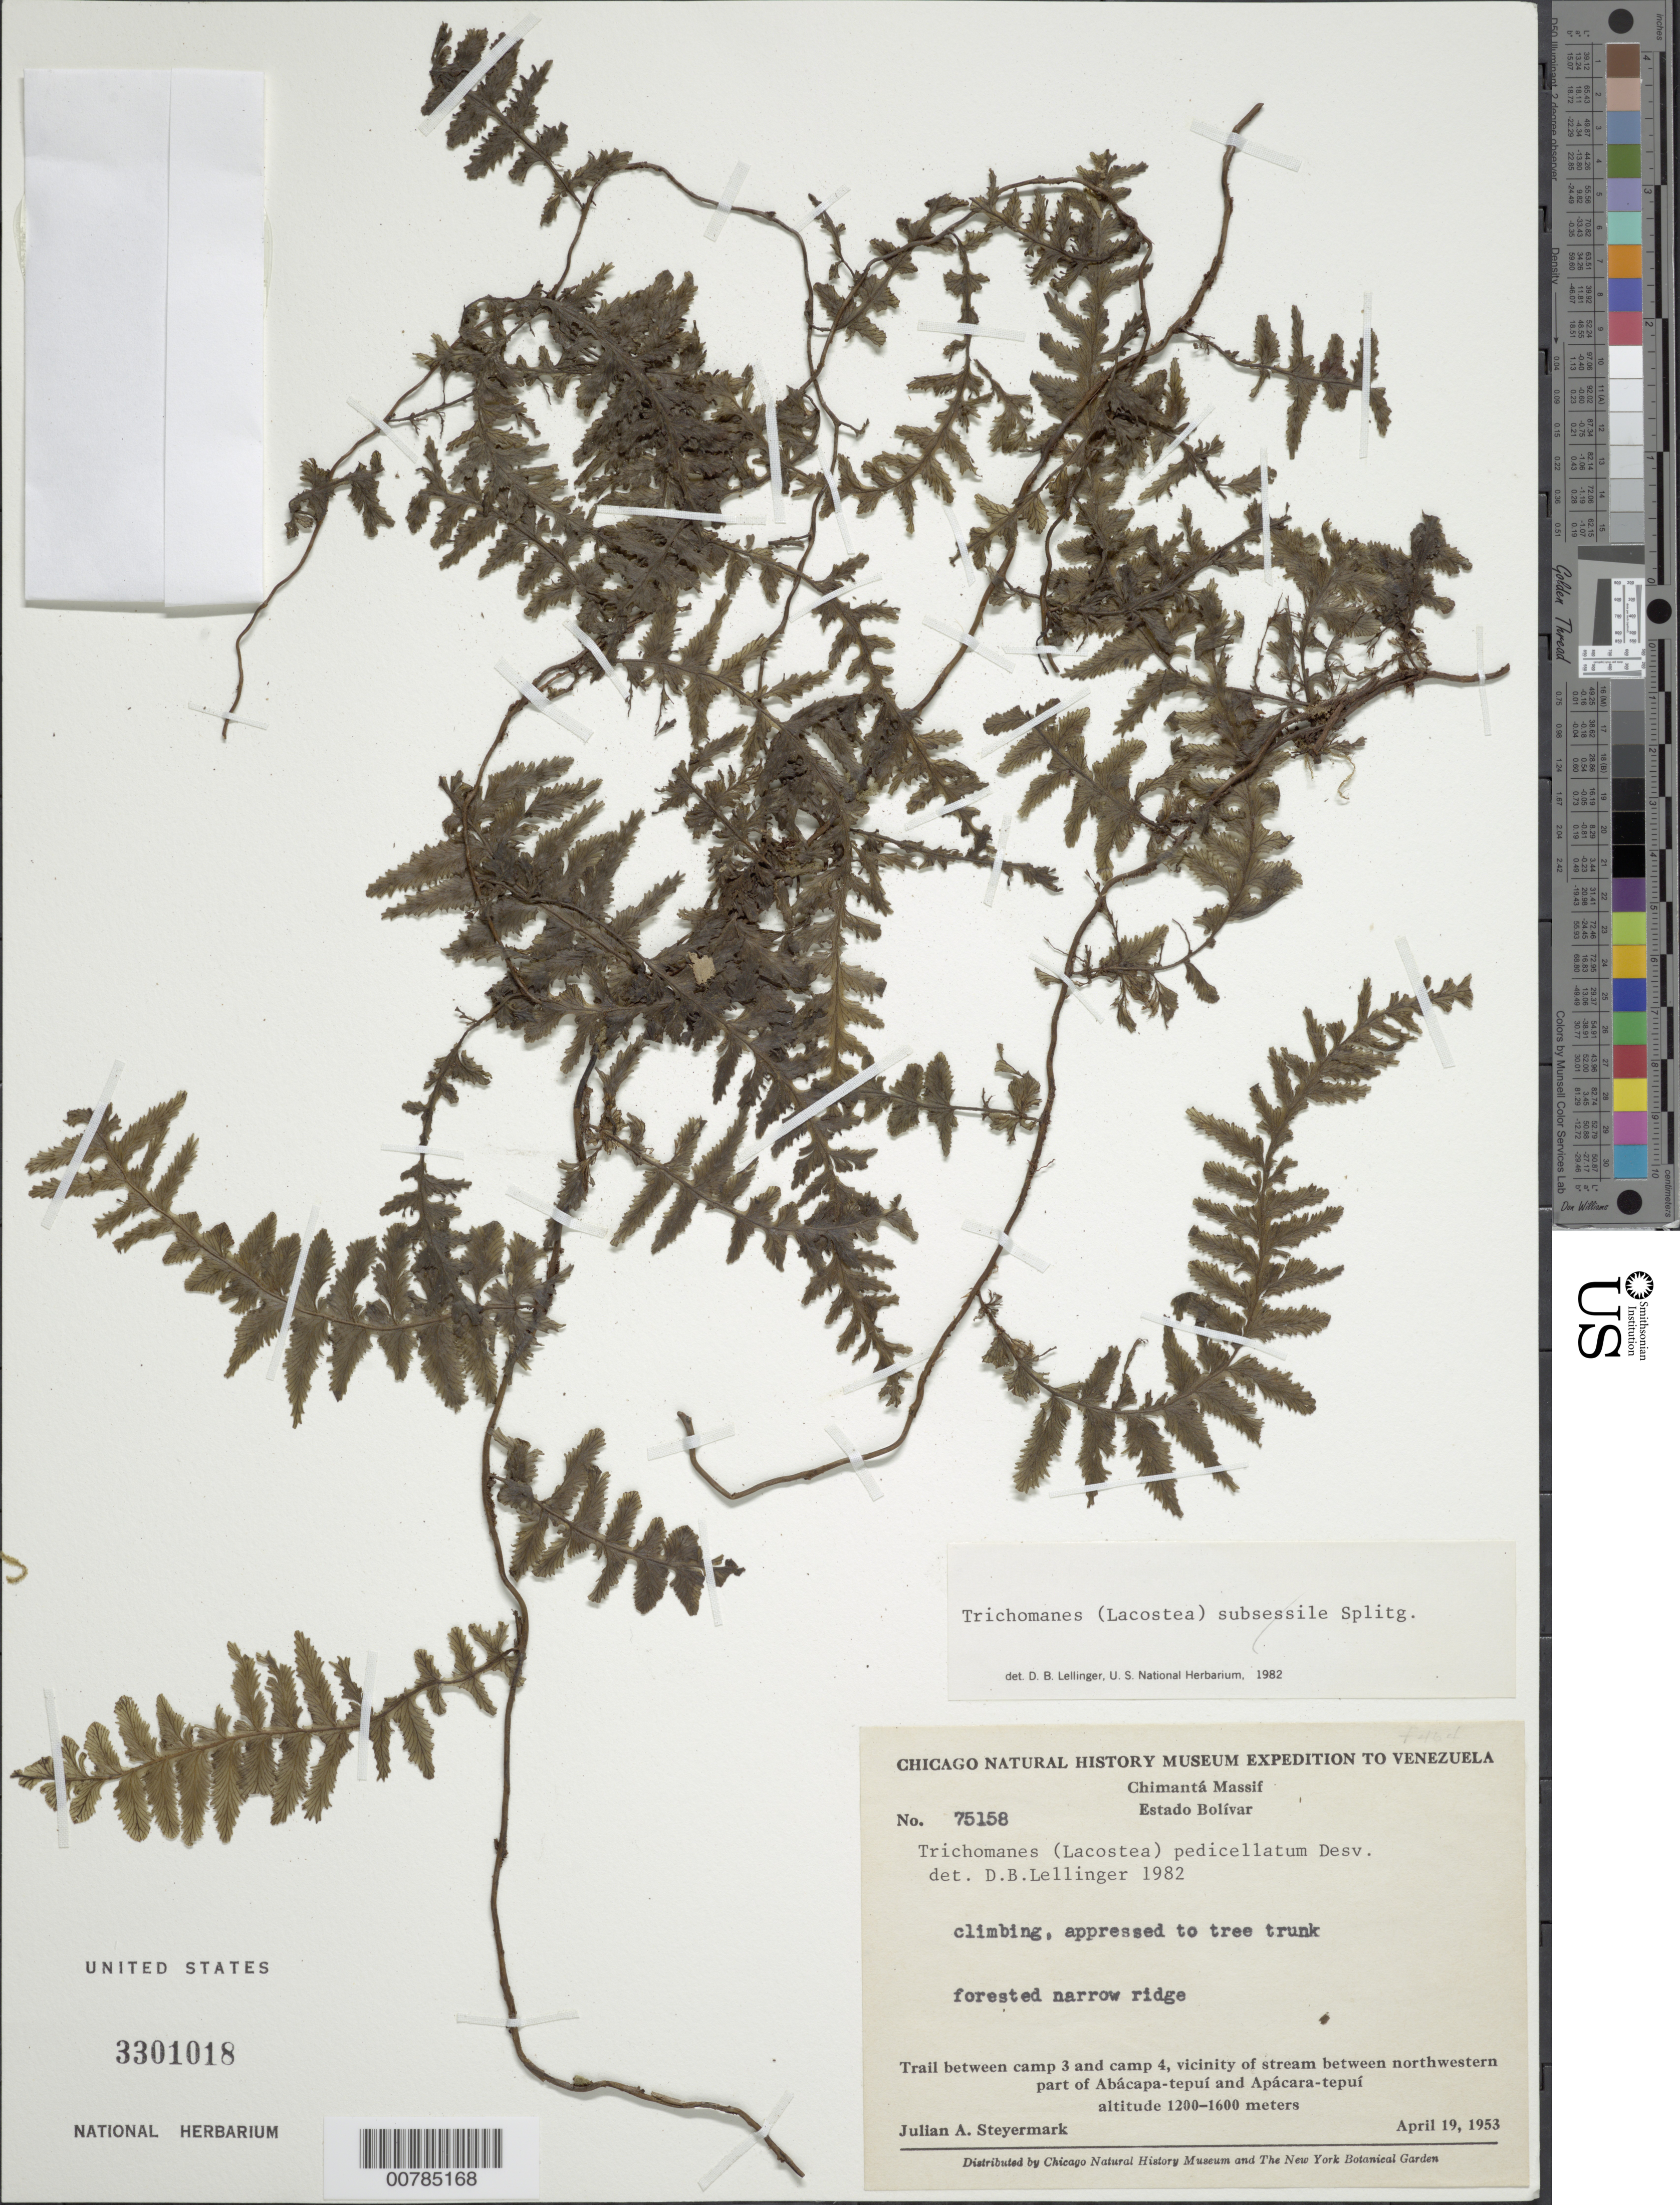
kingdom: Plantae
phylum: Tracheophyta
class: Polypodiopsida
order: Hymenophyllales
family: Hymenophyllaceae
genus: Trichomanes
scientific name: Trichomanes pedicellatum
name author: Desv.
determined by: Lellinger, David B., (BOT), Smithsonian Institution - National Museum of Natural History (UNITED STATES)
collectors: J. Steyermark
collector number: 75158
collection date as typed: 19-Apr-53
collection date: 1953-04-19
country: Venezuela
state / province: Bolívar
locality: Chimantá Massif, between camp 3 and camp 4, vicinity of stream between NW part of Abácapa-tepuí and Apácara-tepuí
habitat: Forested narrow ridge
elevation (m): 1200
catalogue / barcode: US 3301018